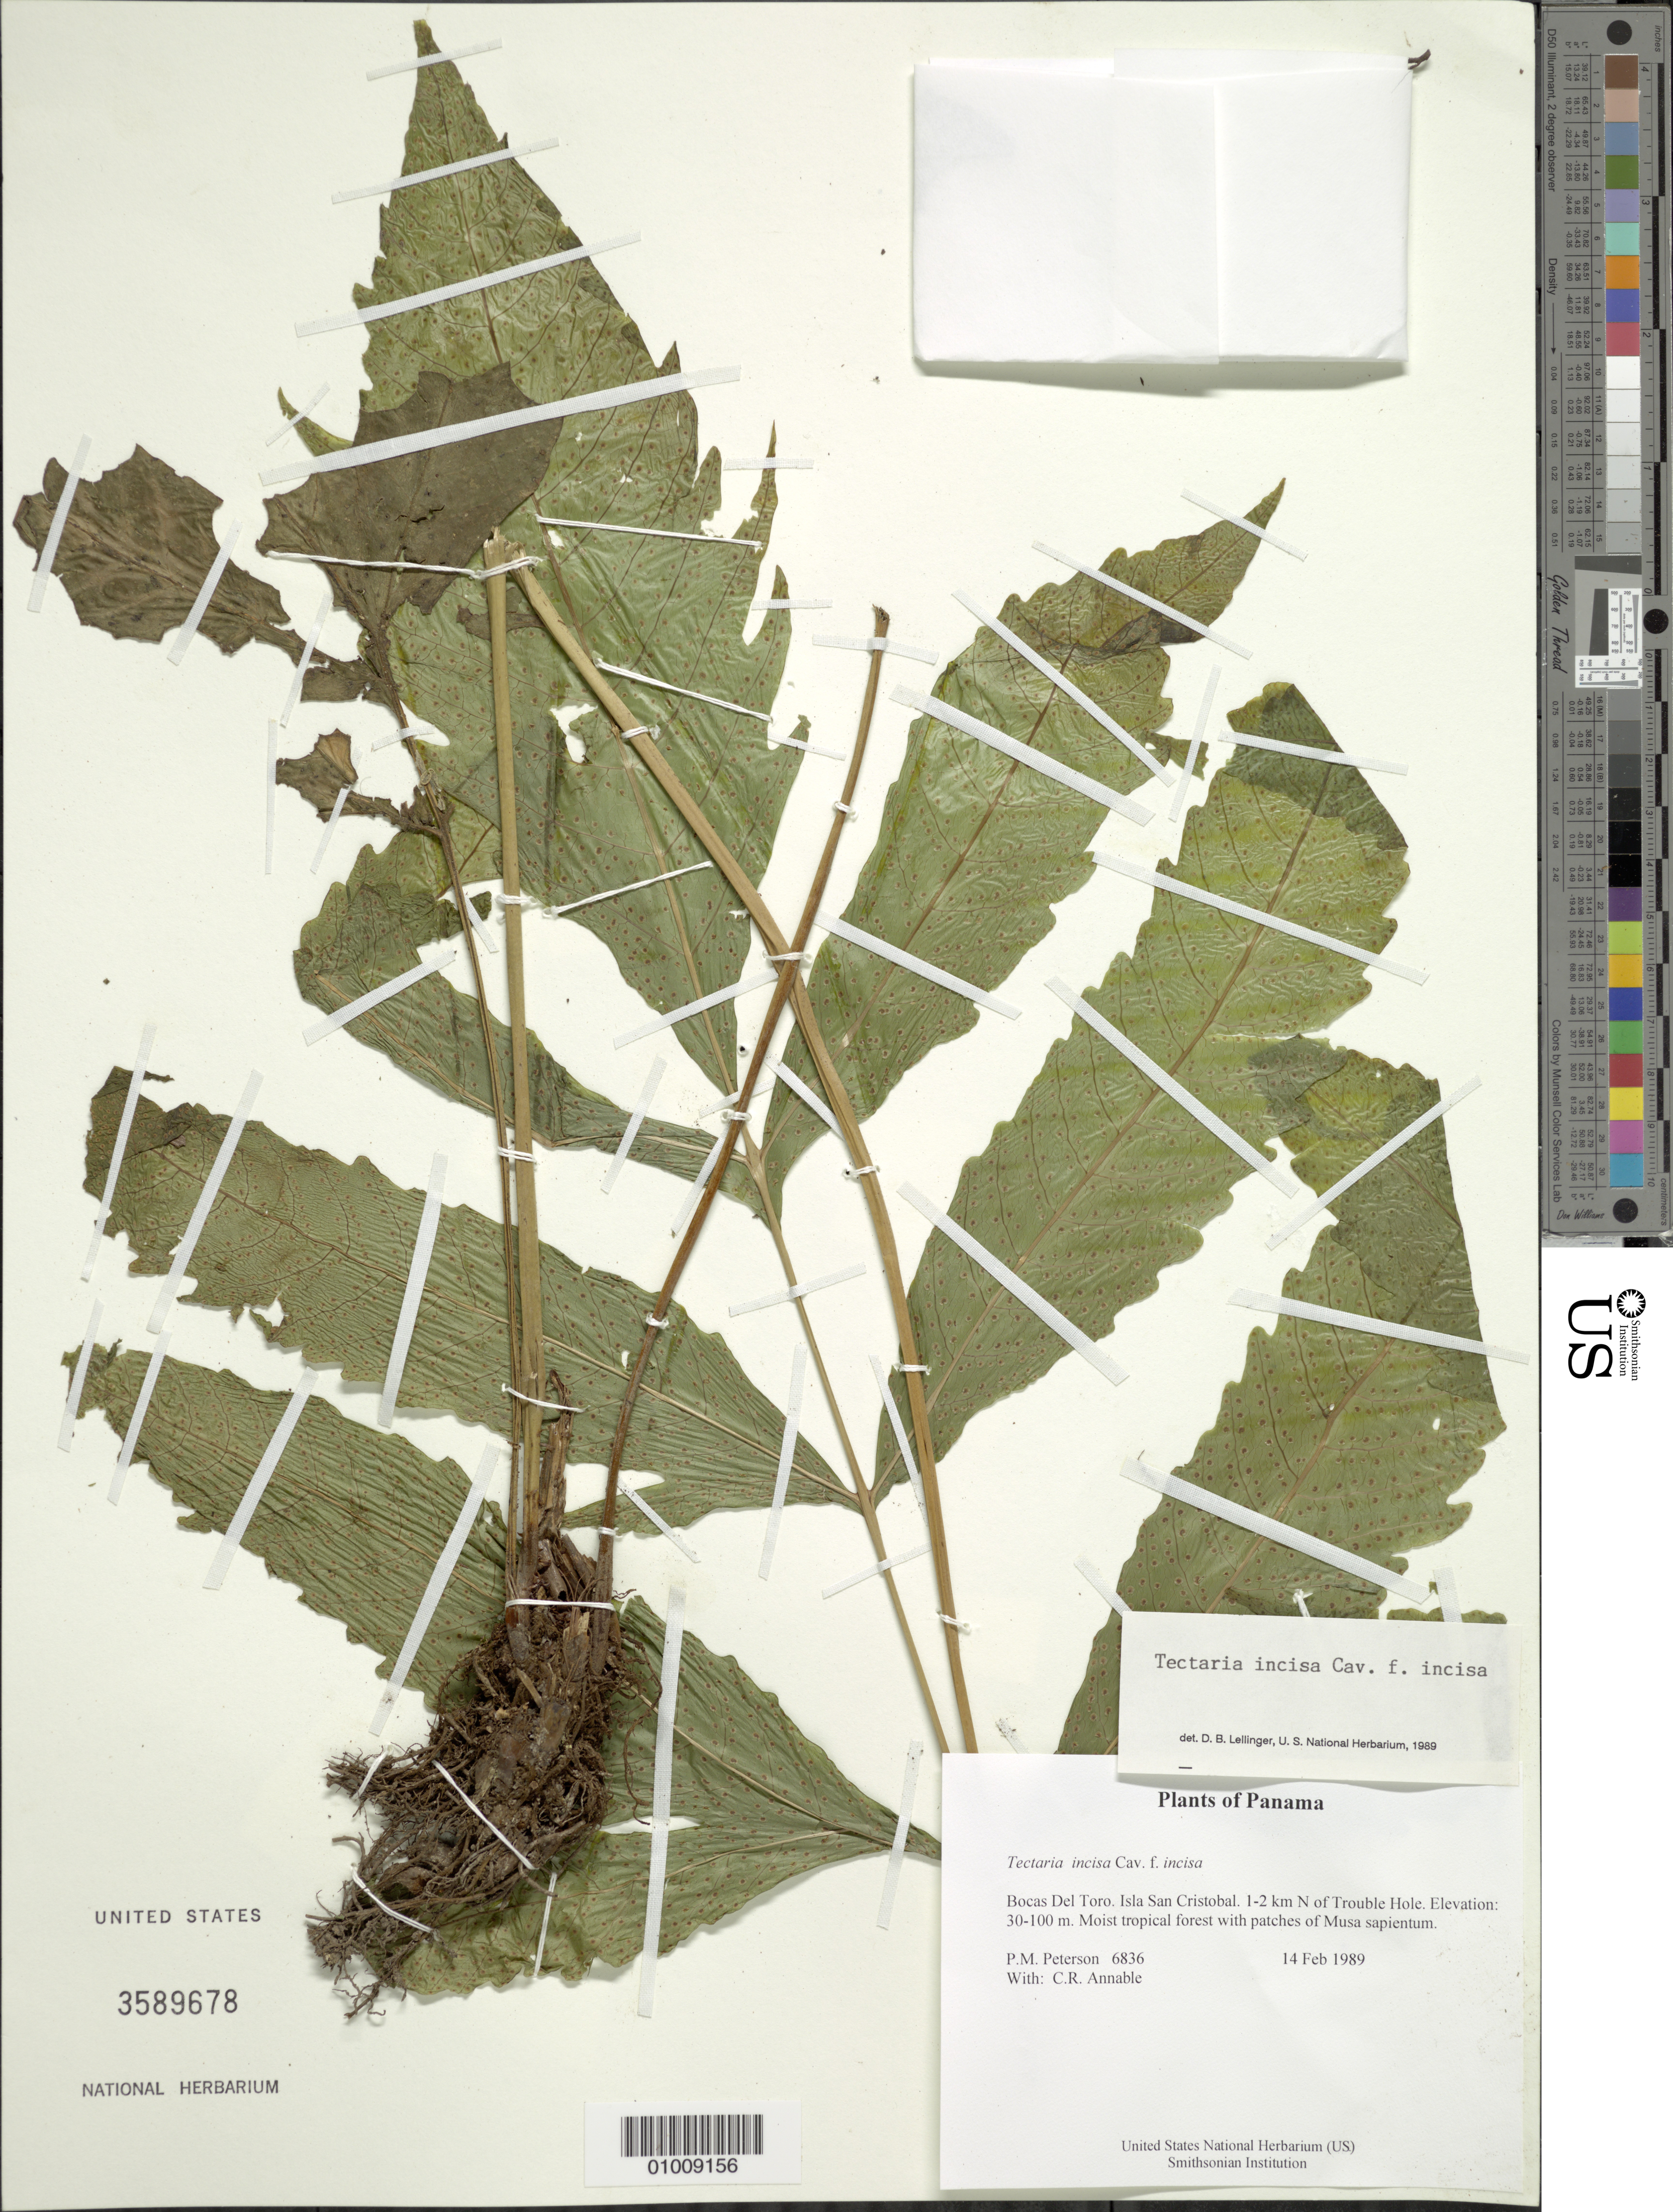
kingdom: Plantae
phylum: Tracheophyta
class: Polypodiopsida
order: Polypodiales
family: Tectariaceae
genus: Tectaria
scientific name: Tectaria incisa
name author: Cav.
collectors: P. M. Peterson & C. R. Annable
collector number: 06836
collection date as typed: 14 Feb 1989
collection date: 1989-02-14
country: Panama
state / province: Bocas del Toro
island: San Cristobal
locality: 1-2 km N of Trouble Hole.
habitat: Moist tropical forest with patches of Musa sapientum.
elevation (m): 30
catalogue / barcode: US 3589678